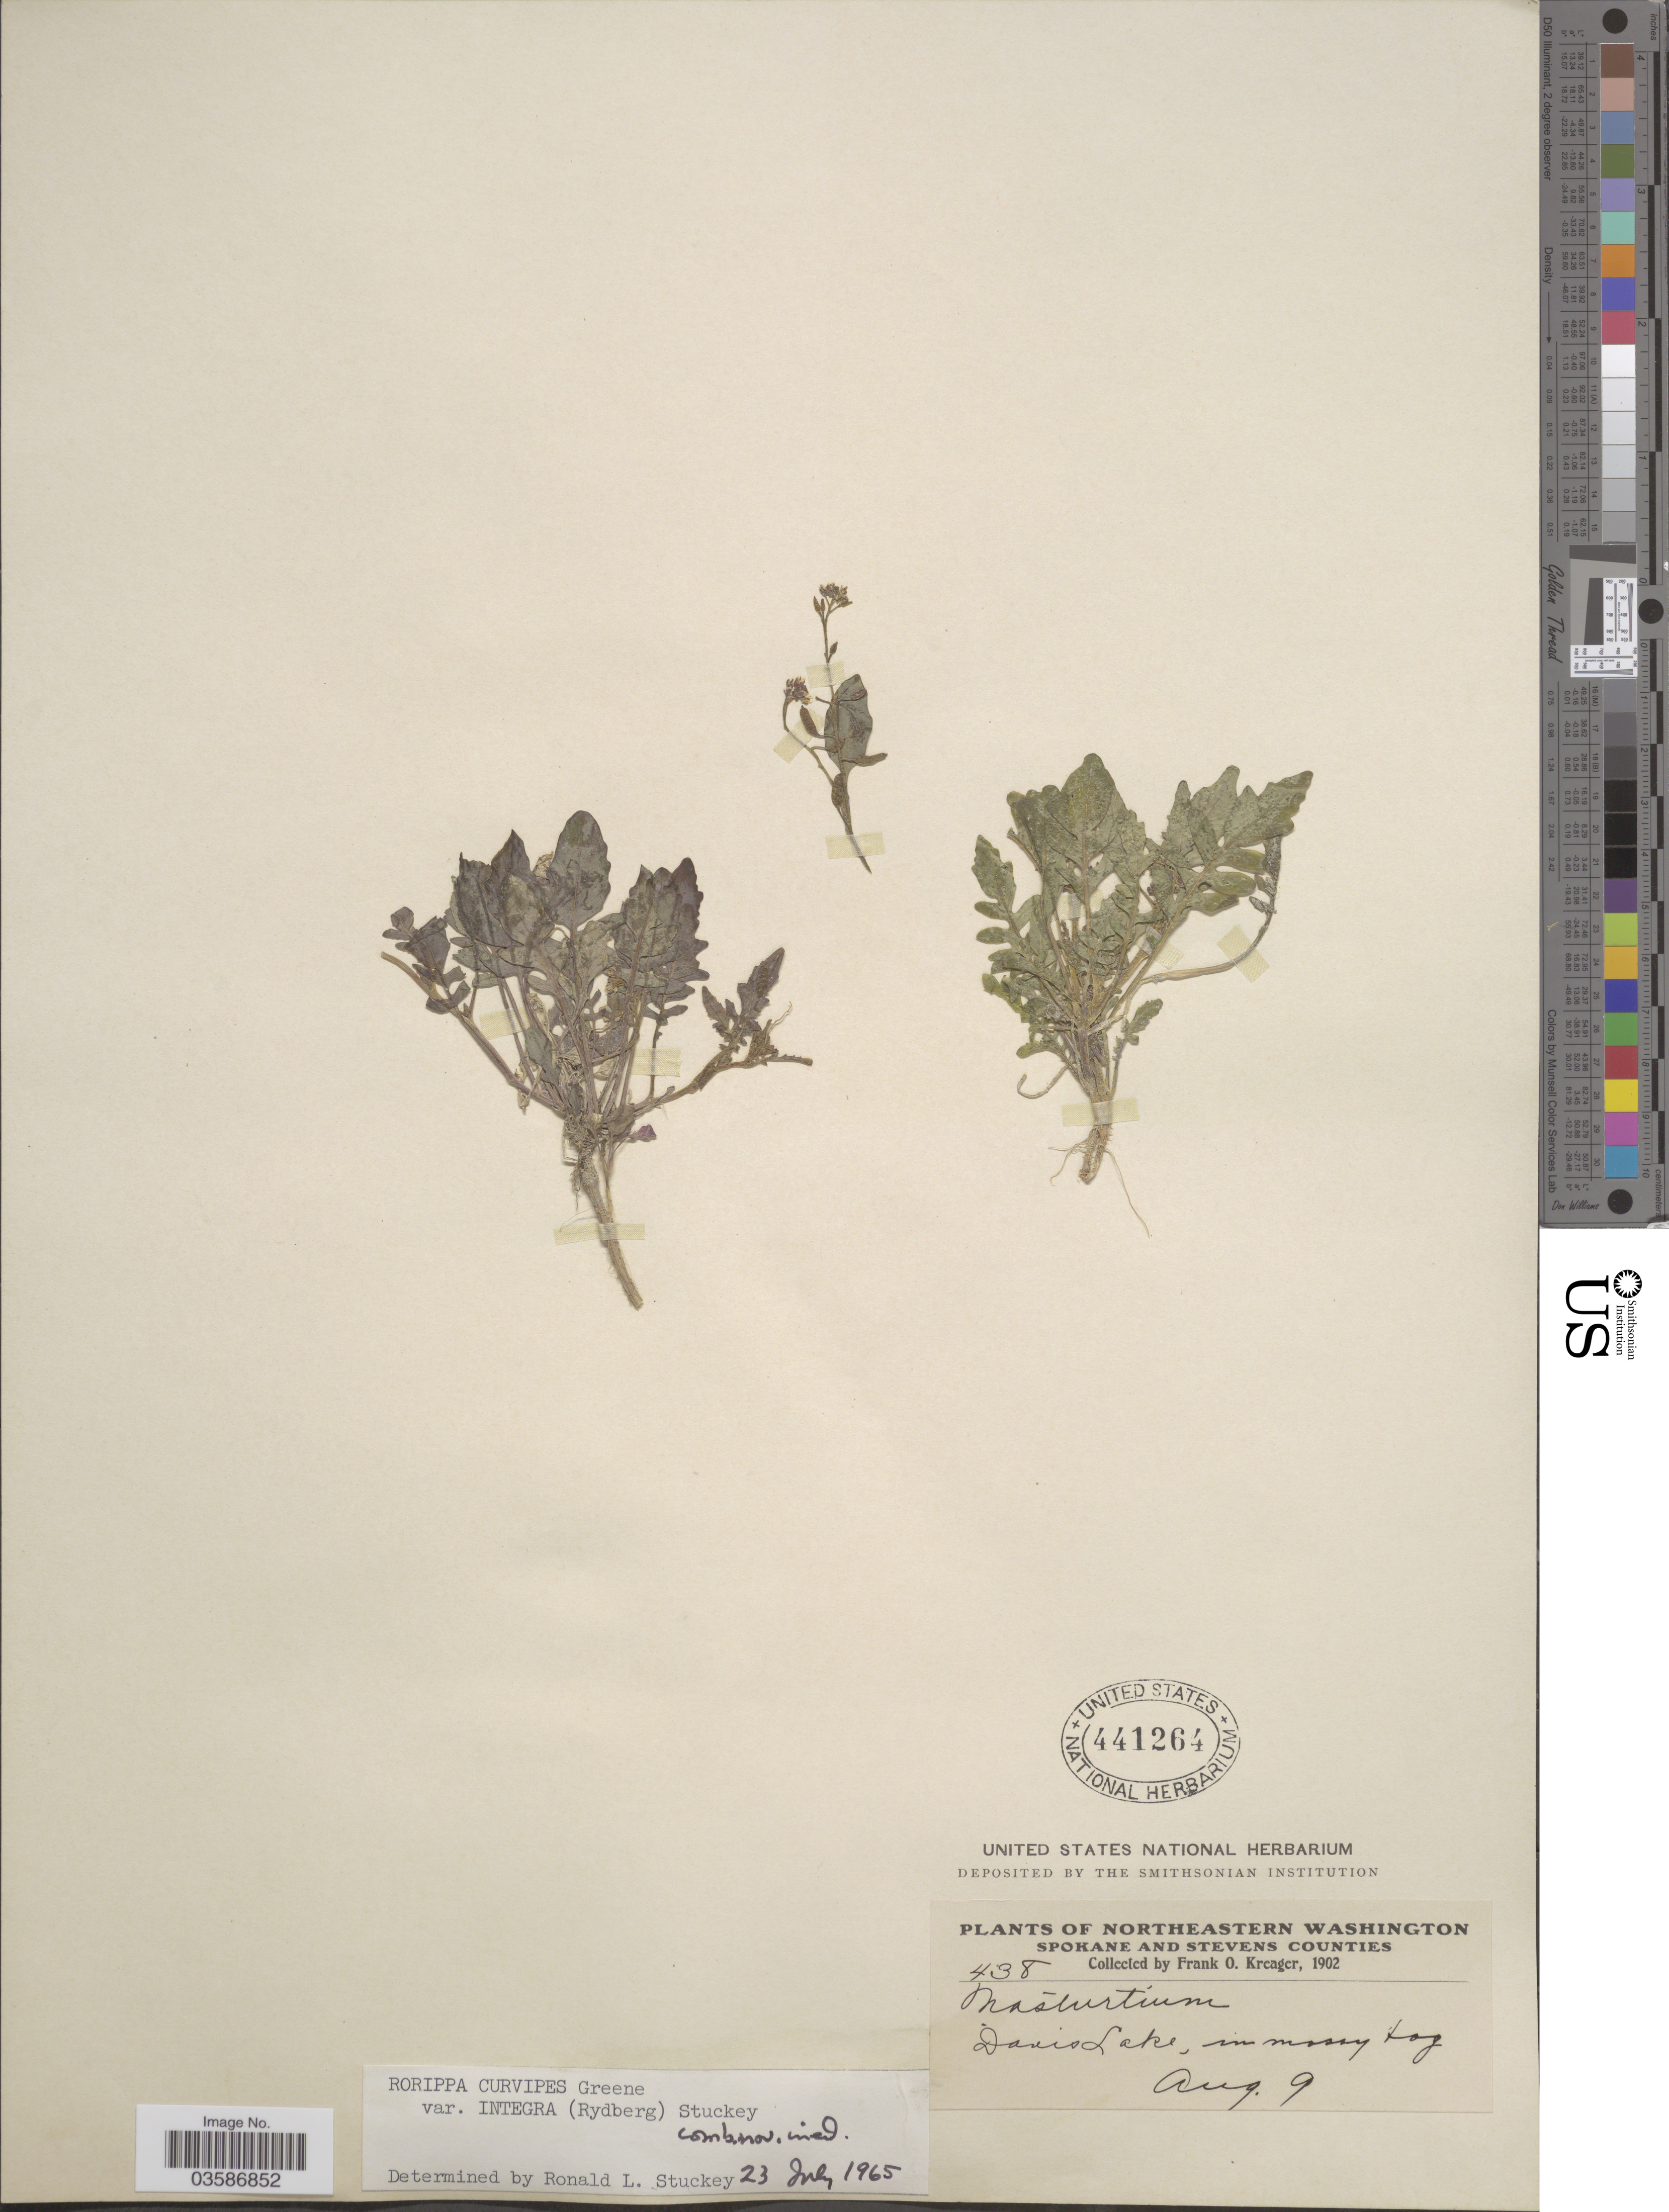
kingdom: Plantae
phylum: Tracheophyta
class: Magnoliopsida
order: Brassicales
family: Brassicaceae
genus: Rorippa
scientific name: Rorippa curvipes var. integra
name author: (Rydb.) Stuckey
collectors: F. Kreager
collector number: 438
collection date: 1902-08-09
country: United States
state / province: Washington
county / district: Spokane / Stevens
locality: Northeastern Washington. Spokane and Stevens Counties. Davis Lake.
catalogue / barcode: US 441264